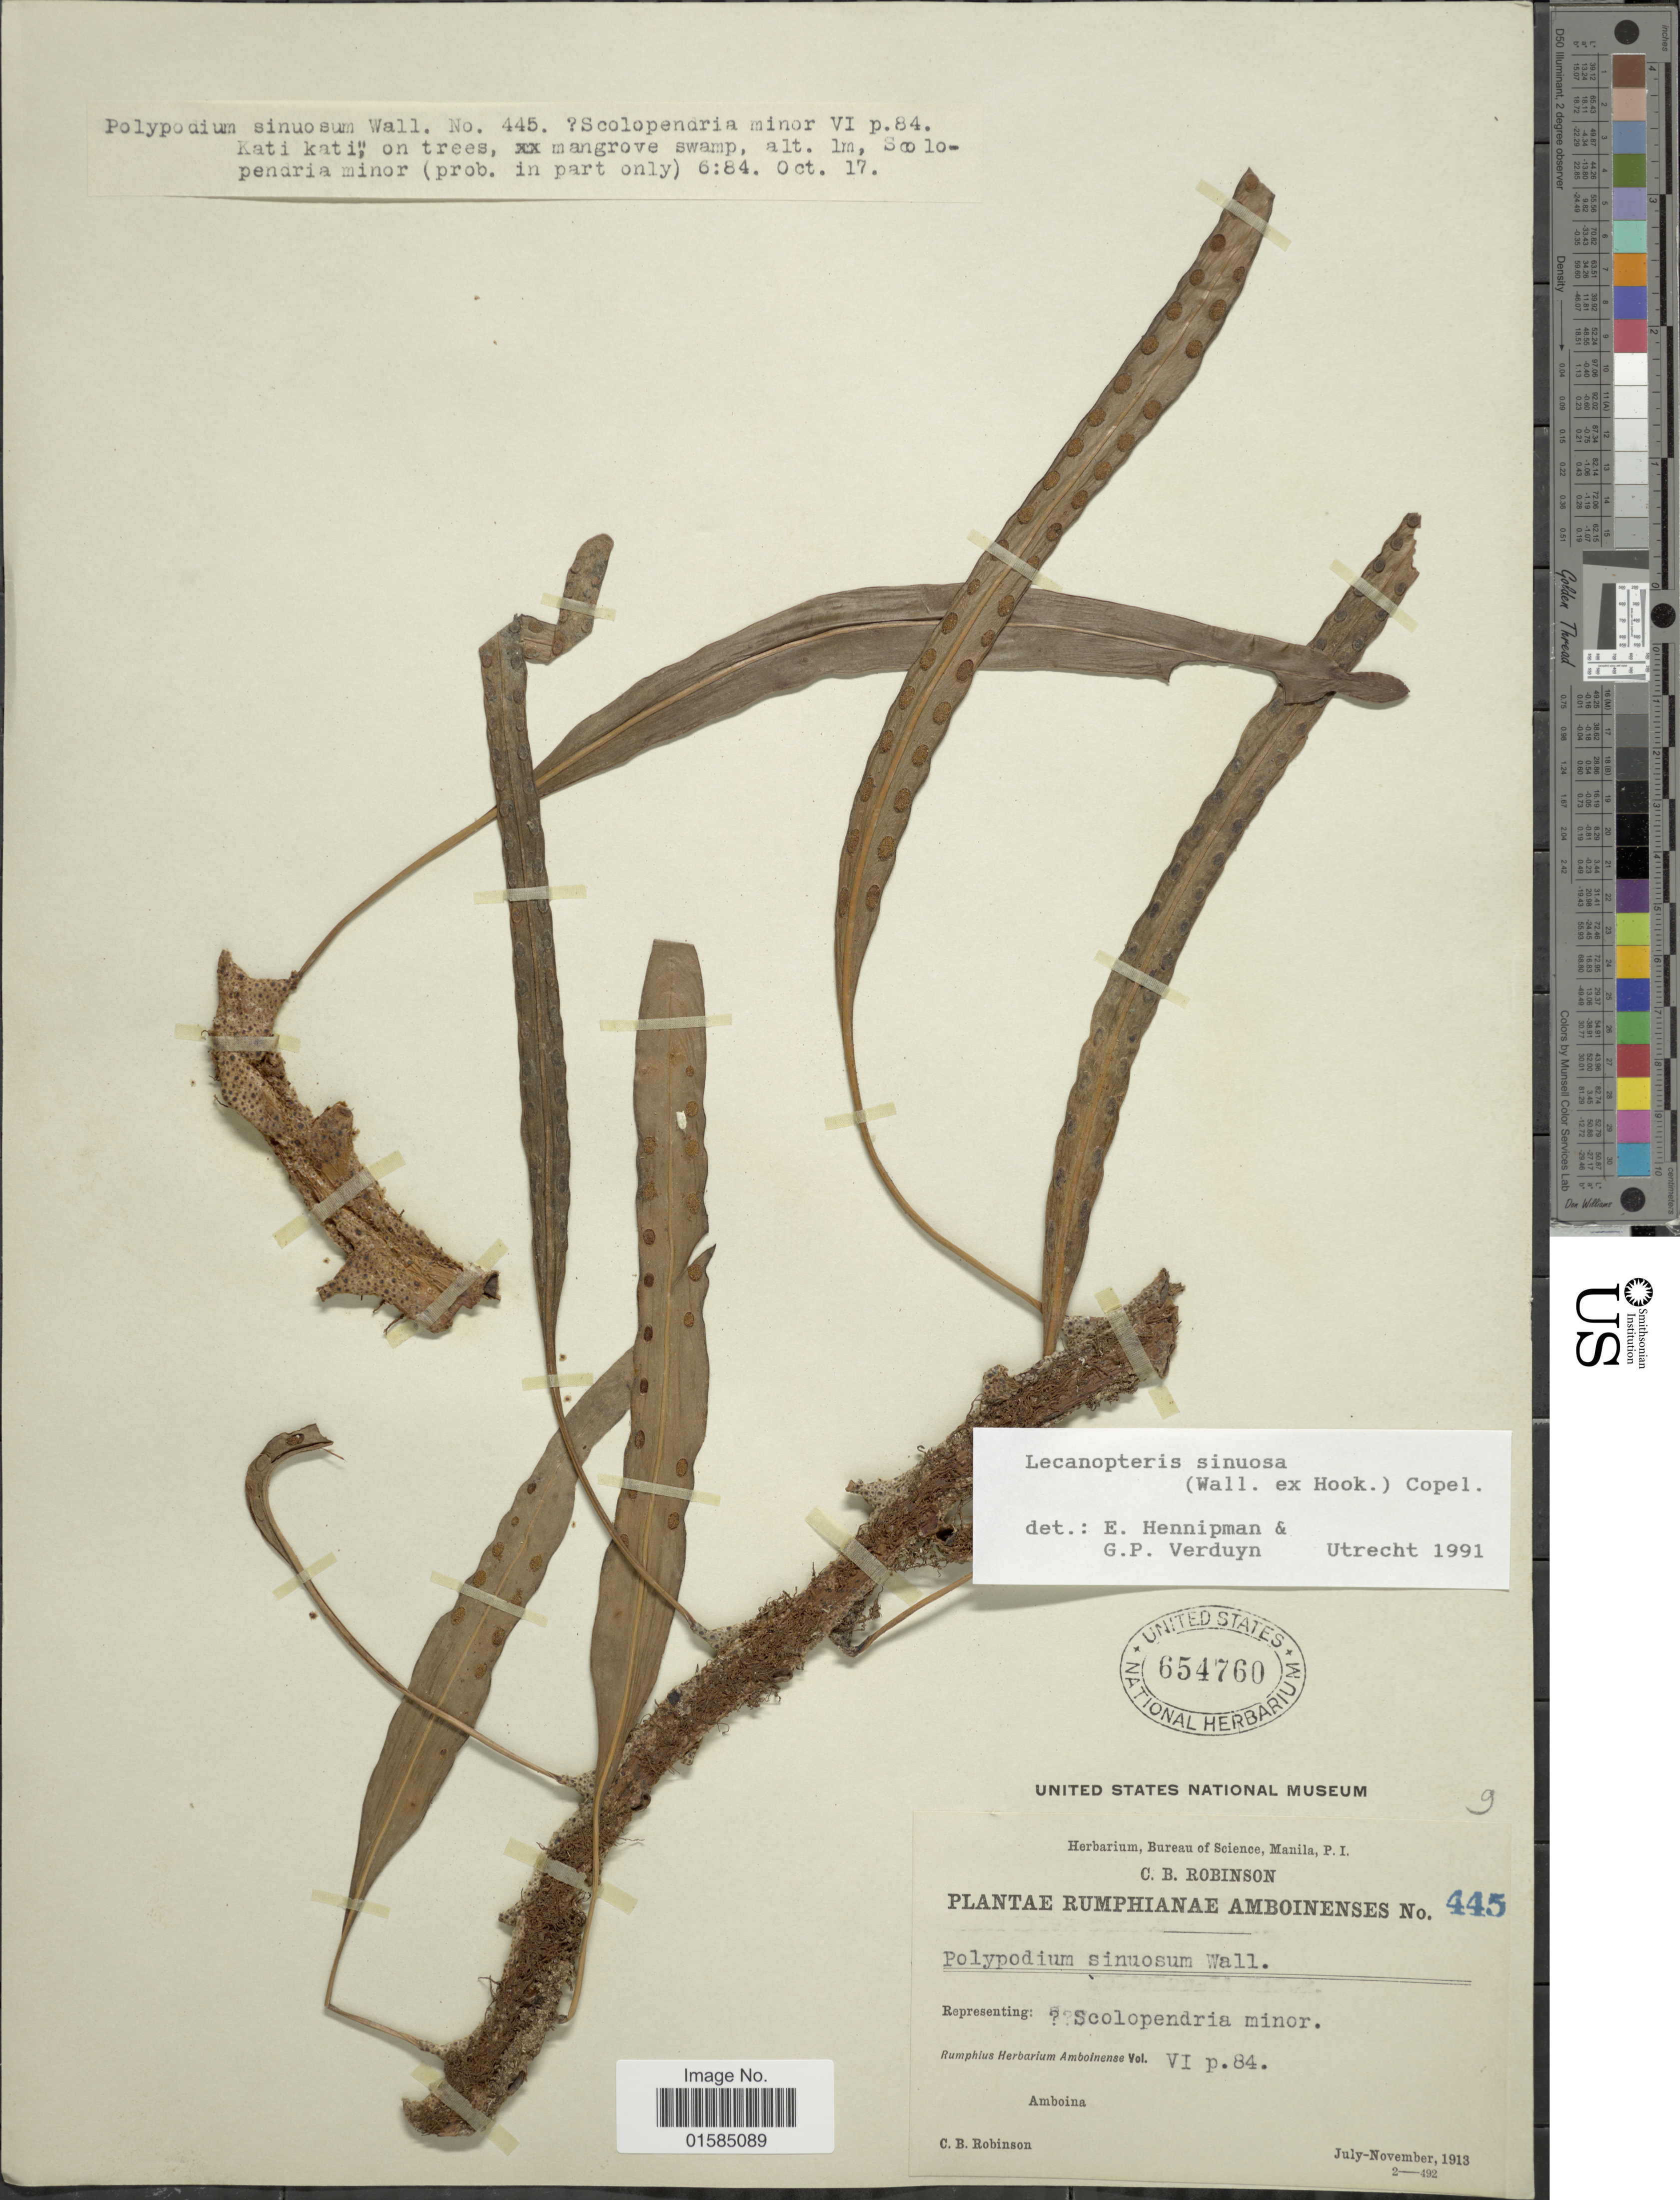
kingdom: Plantae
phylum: Tracheophyta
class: Polypodiopsida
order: Polypodiales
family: Polypodiaceae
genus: Lecanopteris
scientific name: Lecanopteris sinuosa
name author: (Wall. ex Hook.) Copel.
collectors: C. Robinson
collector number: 445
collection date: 1913-07/1913-11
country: Indonesia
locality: Amboina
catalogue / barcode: US 654760